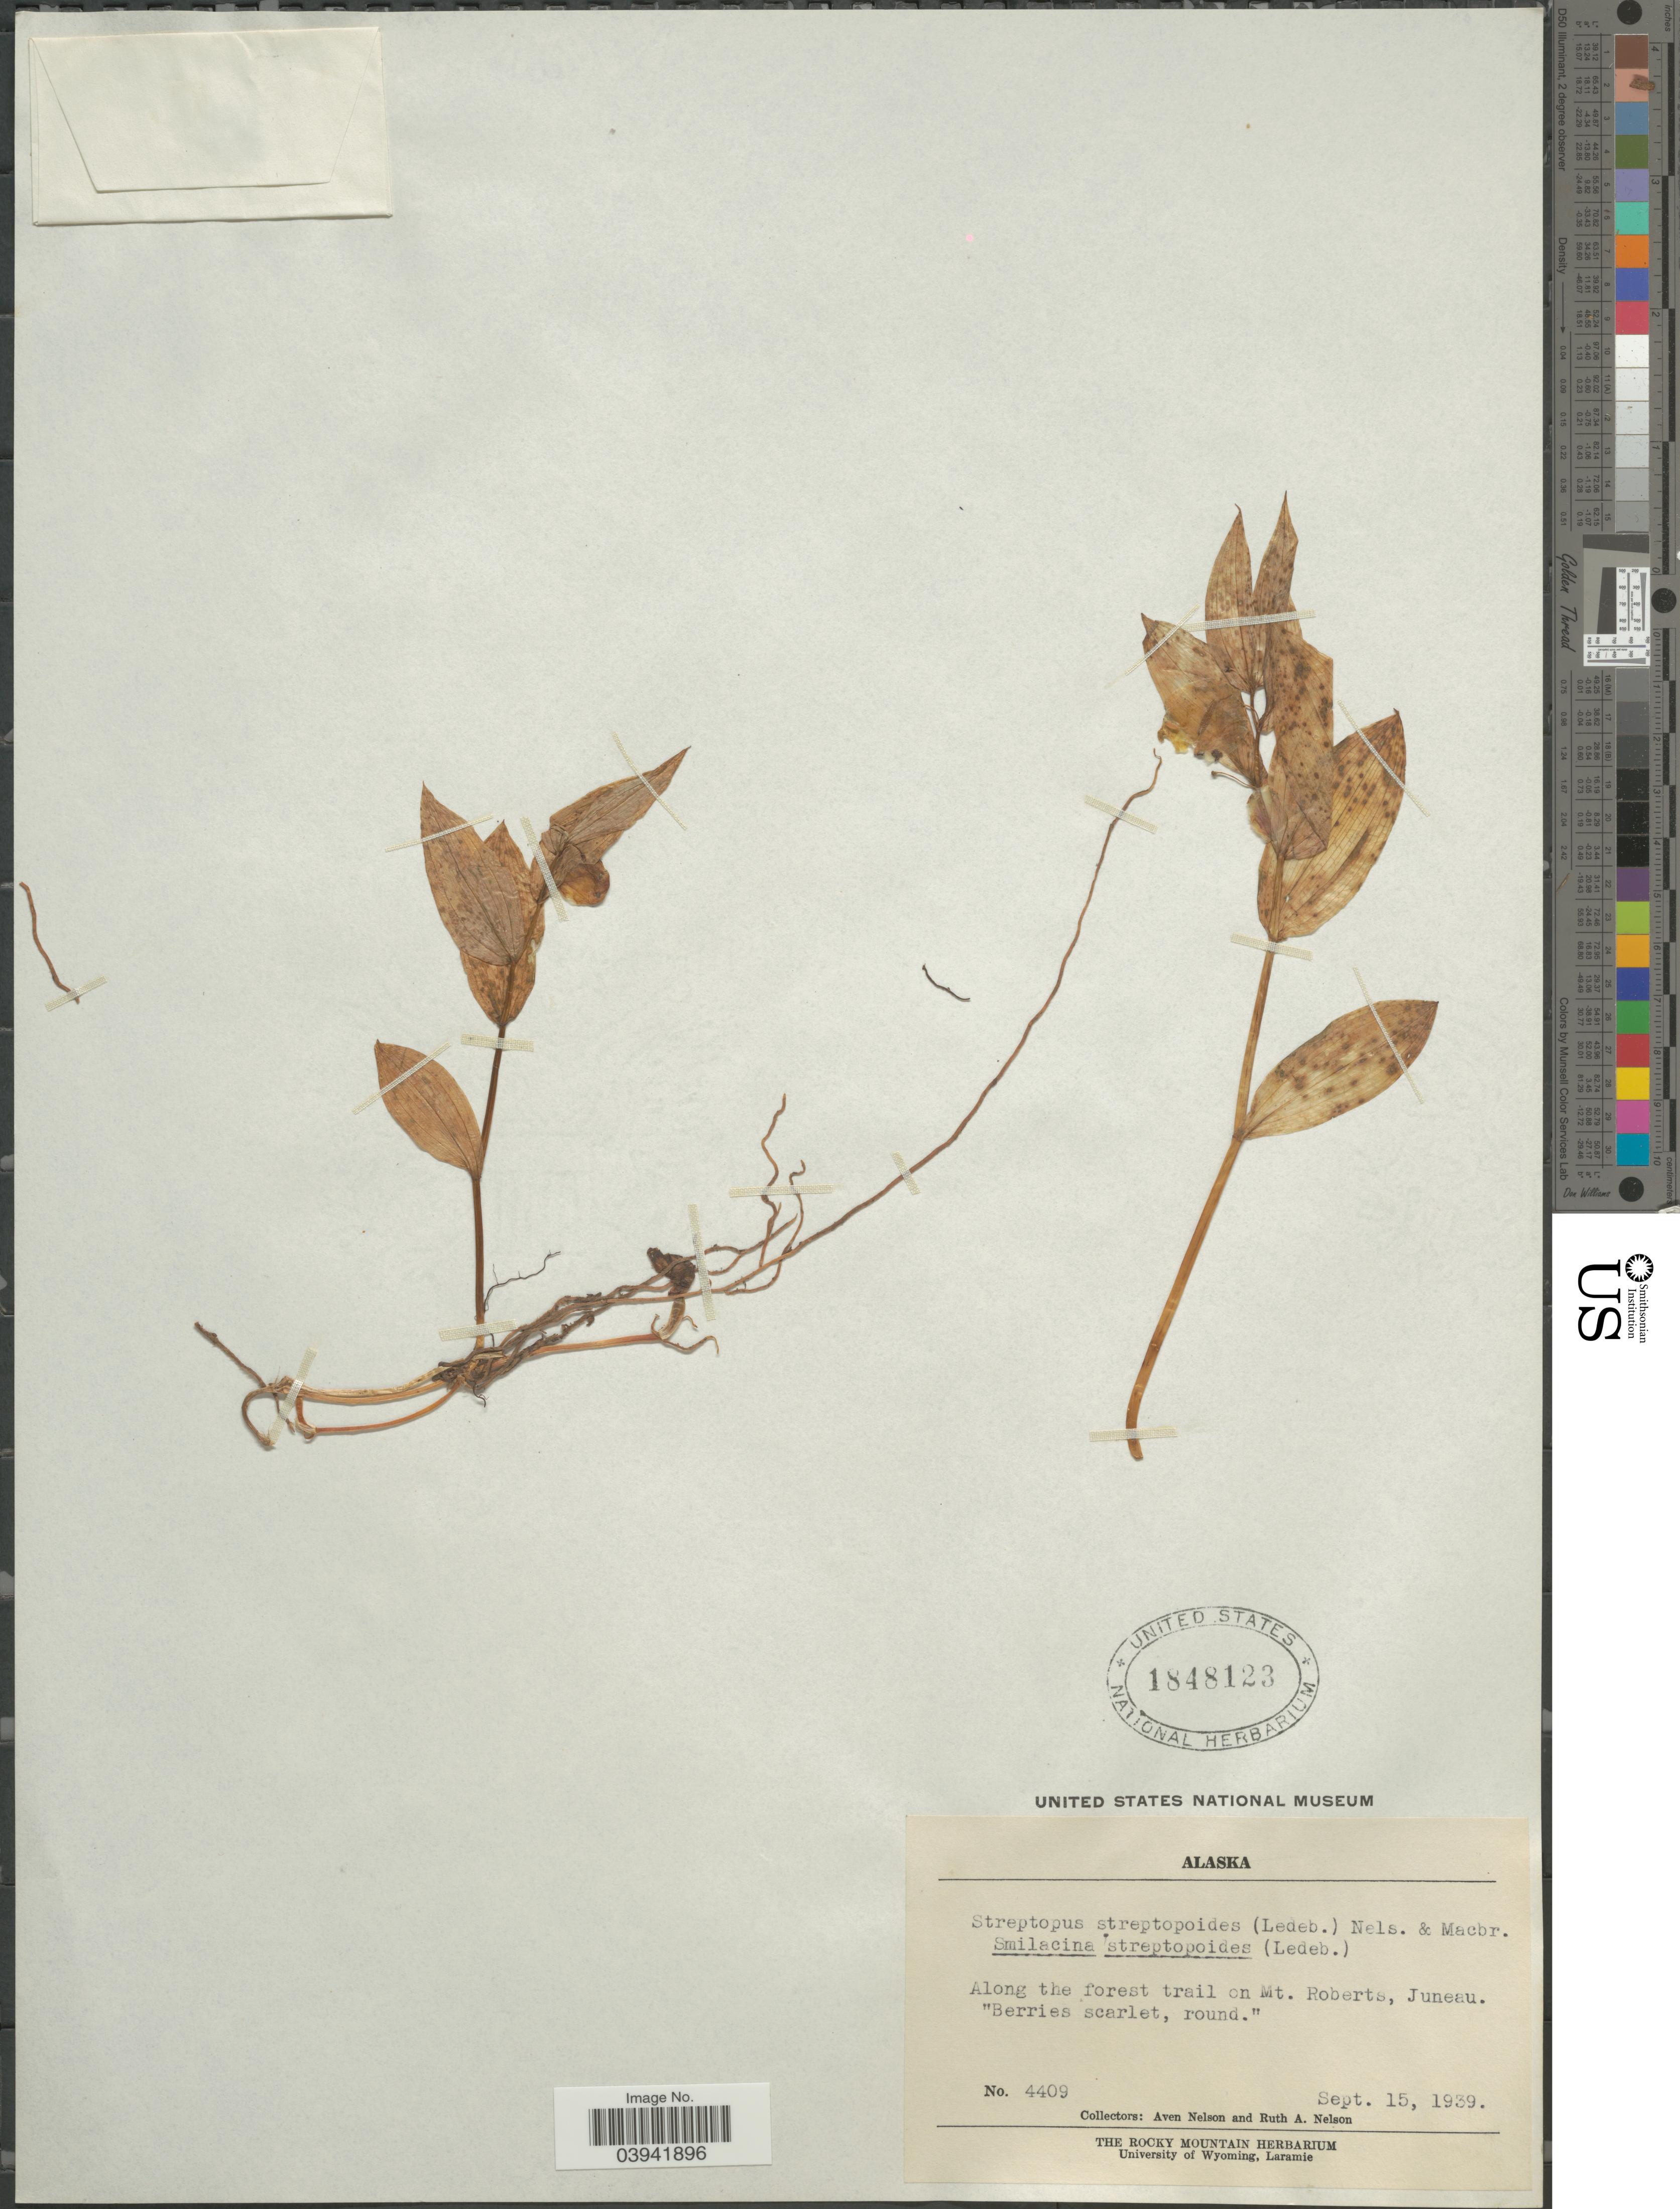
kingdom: Plantae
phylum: Tracheophyta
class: Liliopsida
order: Liliales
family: Liliaceae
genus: Streptopus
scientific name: Streptopus streptopoides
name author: (Ledeb.) Frye & Rigg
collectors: A. Nelson & R. A. Nelson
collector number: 4409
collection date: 1939-09-15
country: United States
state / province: Alaska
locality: Along the forest trail on Mt. Roberts, Juneau.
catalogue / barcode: US 1848123